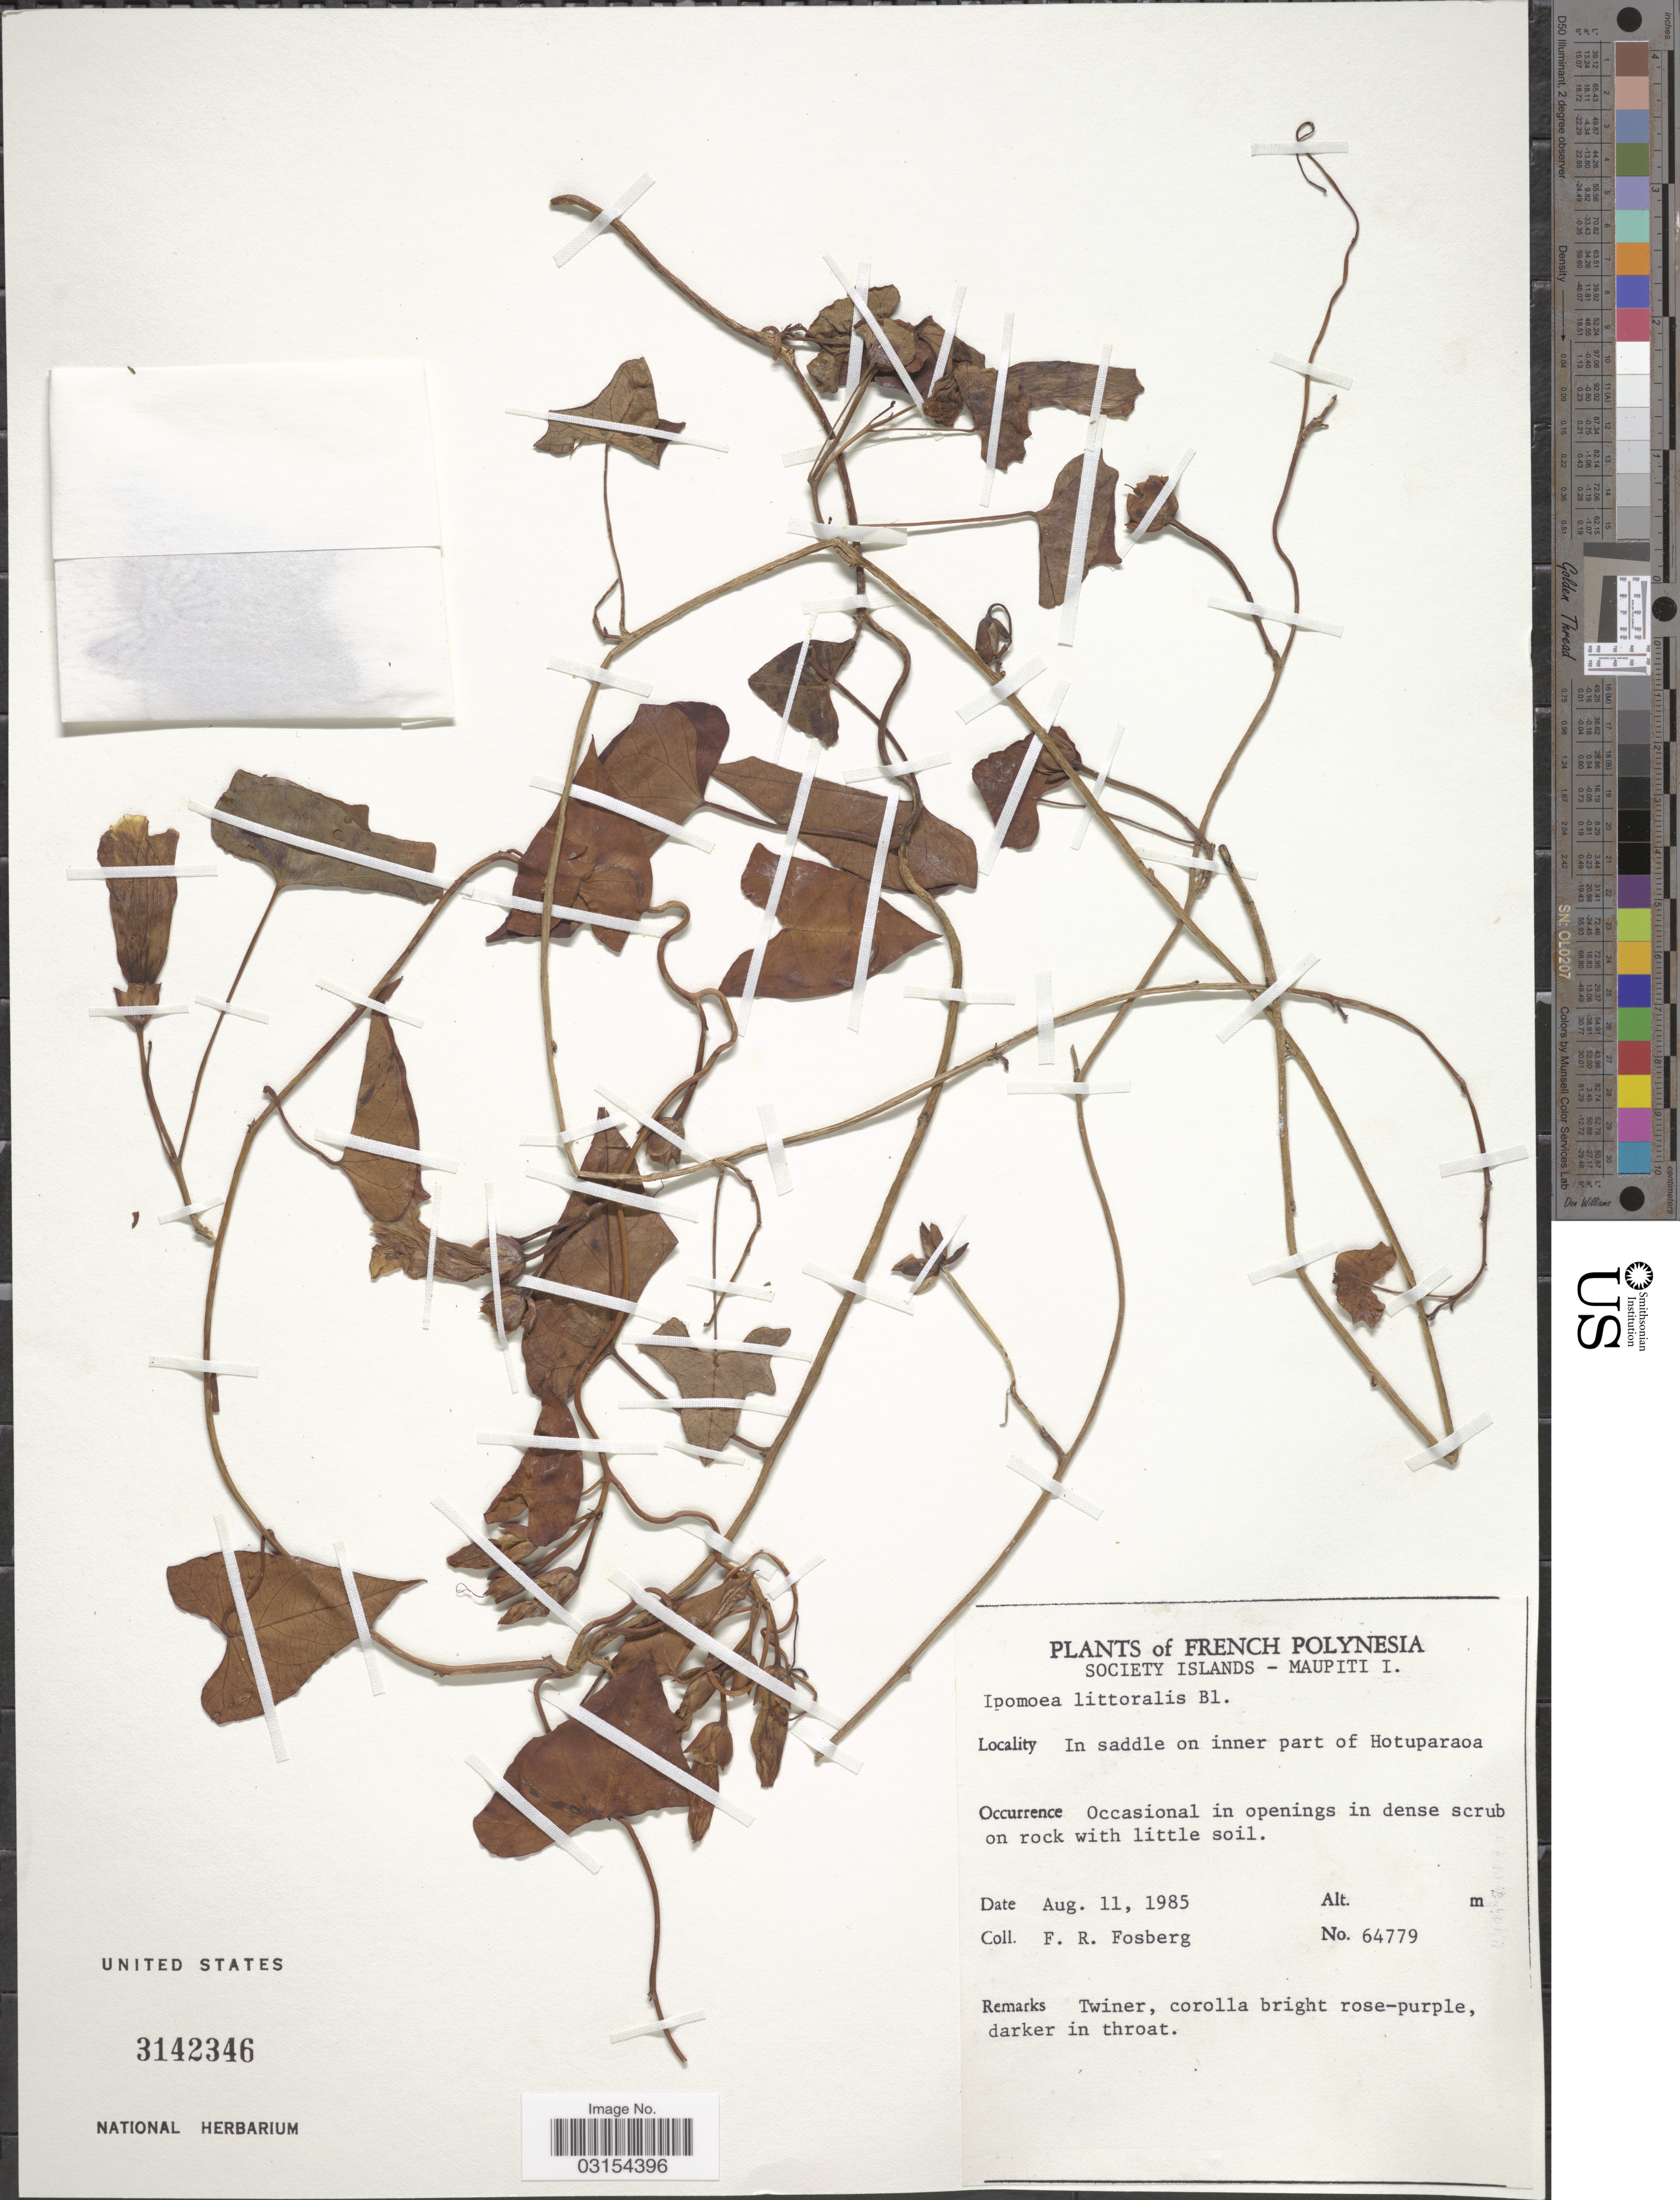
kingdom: Plantae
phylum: Tracheophyta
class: Magnoliopsida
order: Solanales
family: Convolvulaceae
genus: Ipomoea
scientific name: Ipomoea littoralis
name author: Blume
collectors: F. R. Fosberg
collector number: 64779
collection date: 1985-08-11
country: French Polynesia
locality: Society Islands - Maupiti I. In saddle on inner part of Hotuparaoa.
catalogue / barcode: US 3142346